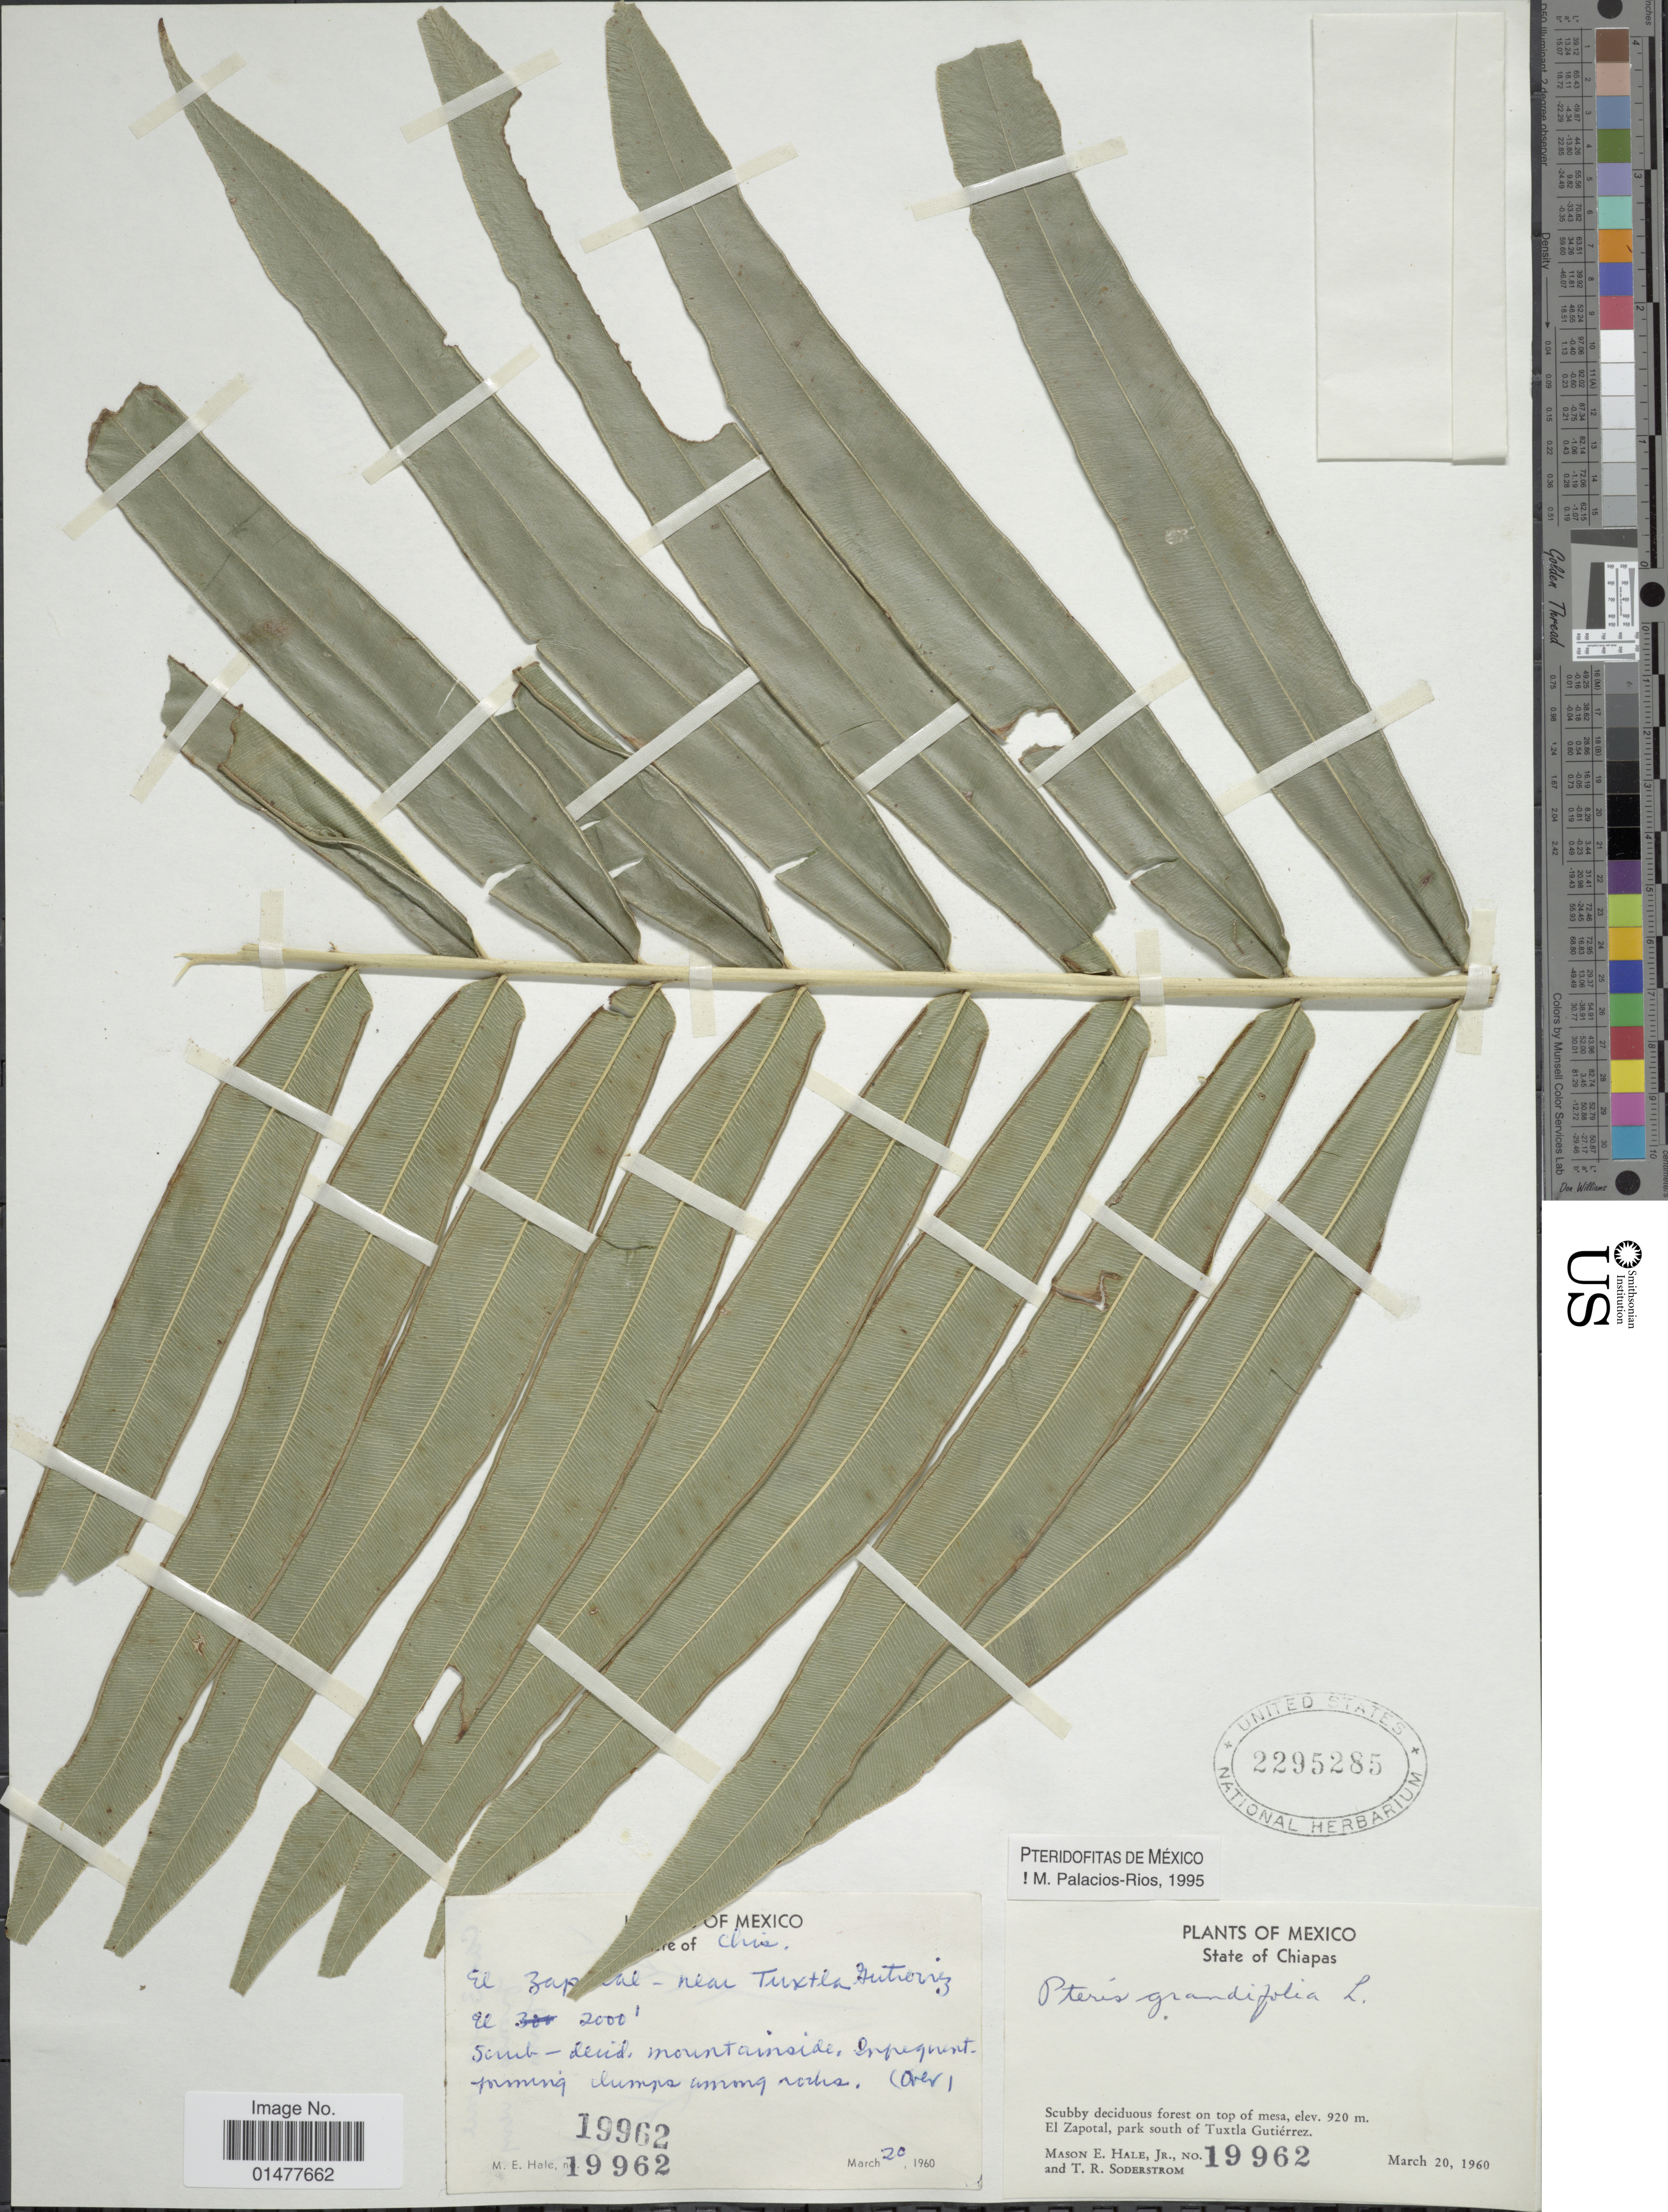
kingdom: Plantae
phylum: Tracheophyta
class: Polypodiopsida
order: Polypodiales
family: Pteridaceae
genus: Pteris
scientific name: Pteris grandifolia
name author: L.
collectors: M. Hale & T. R. Soderstrom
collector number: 19962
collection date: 1960-03-20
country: Mexico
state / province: Chiapas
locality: Scrubby deciduous forest on top of mesa, El Zapotal, park south of Tuxtla Gutiérrez.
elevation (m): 920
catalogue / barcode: US 2295285